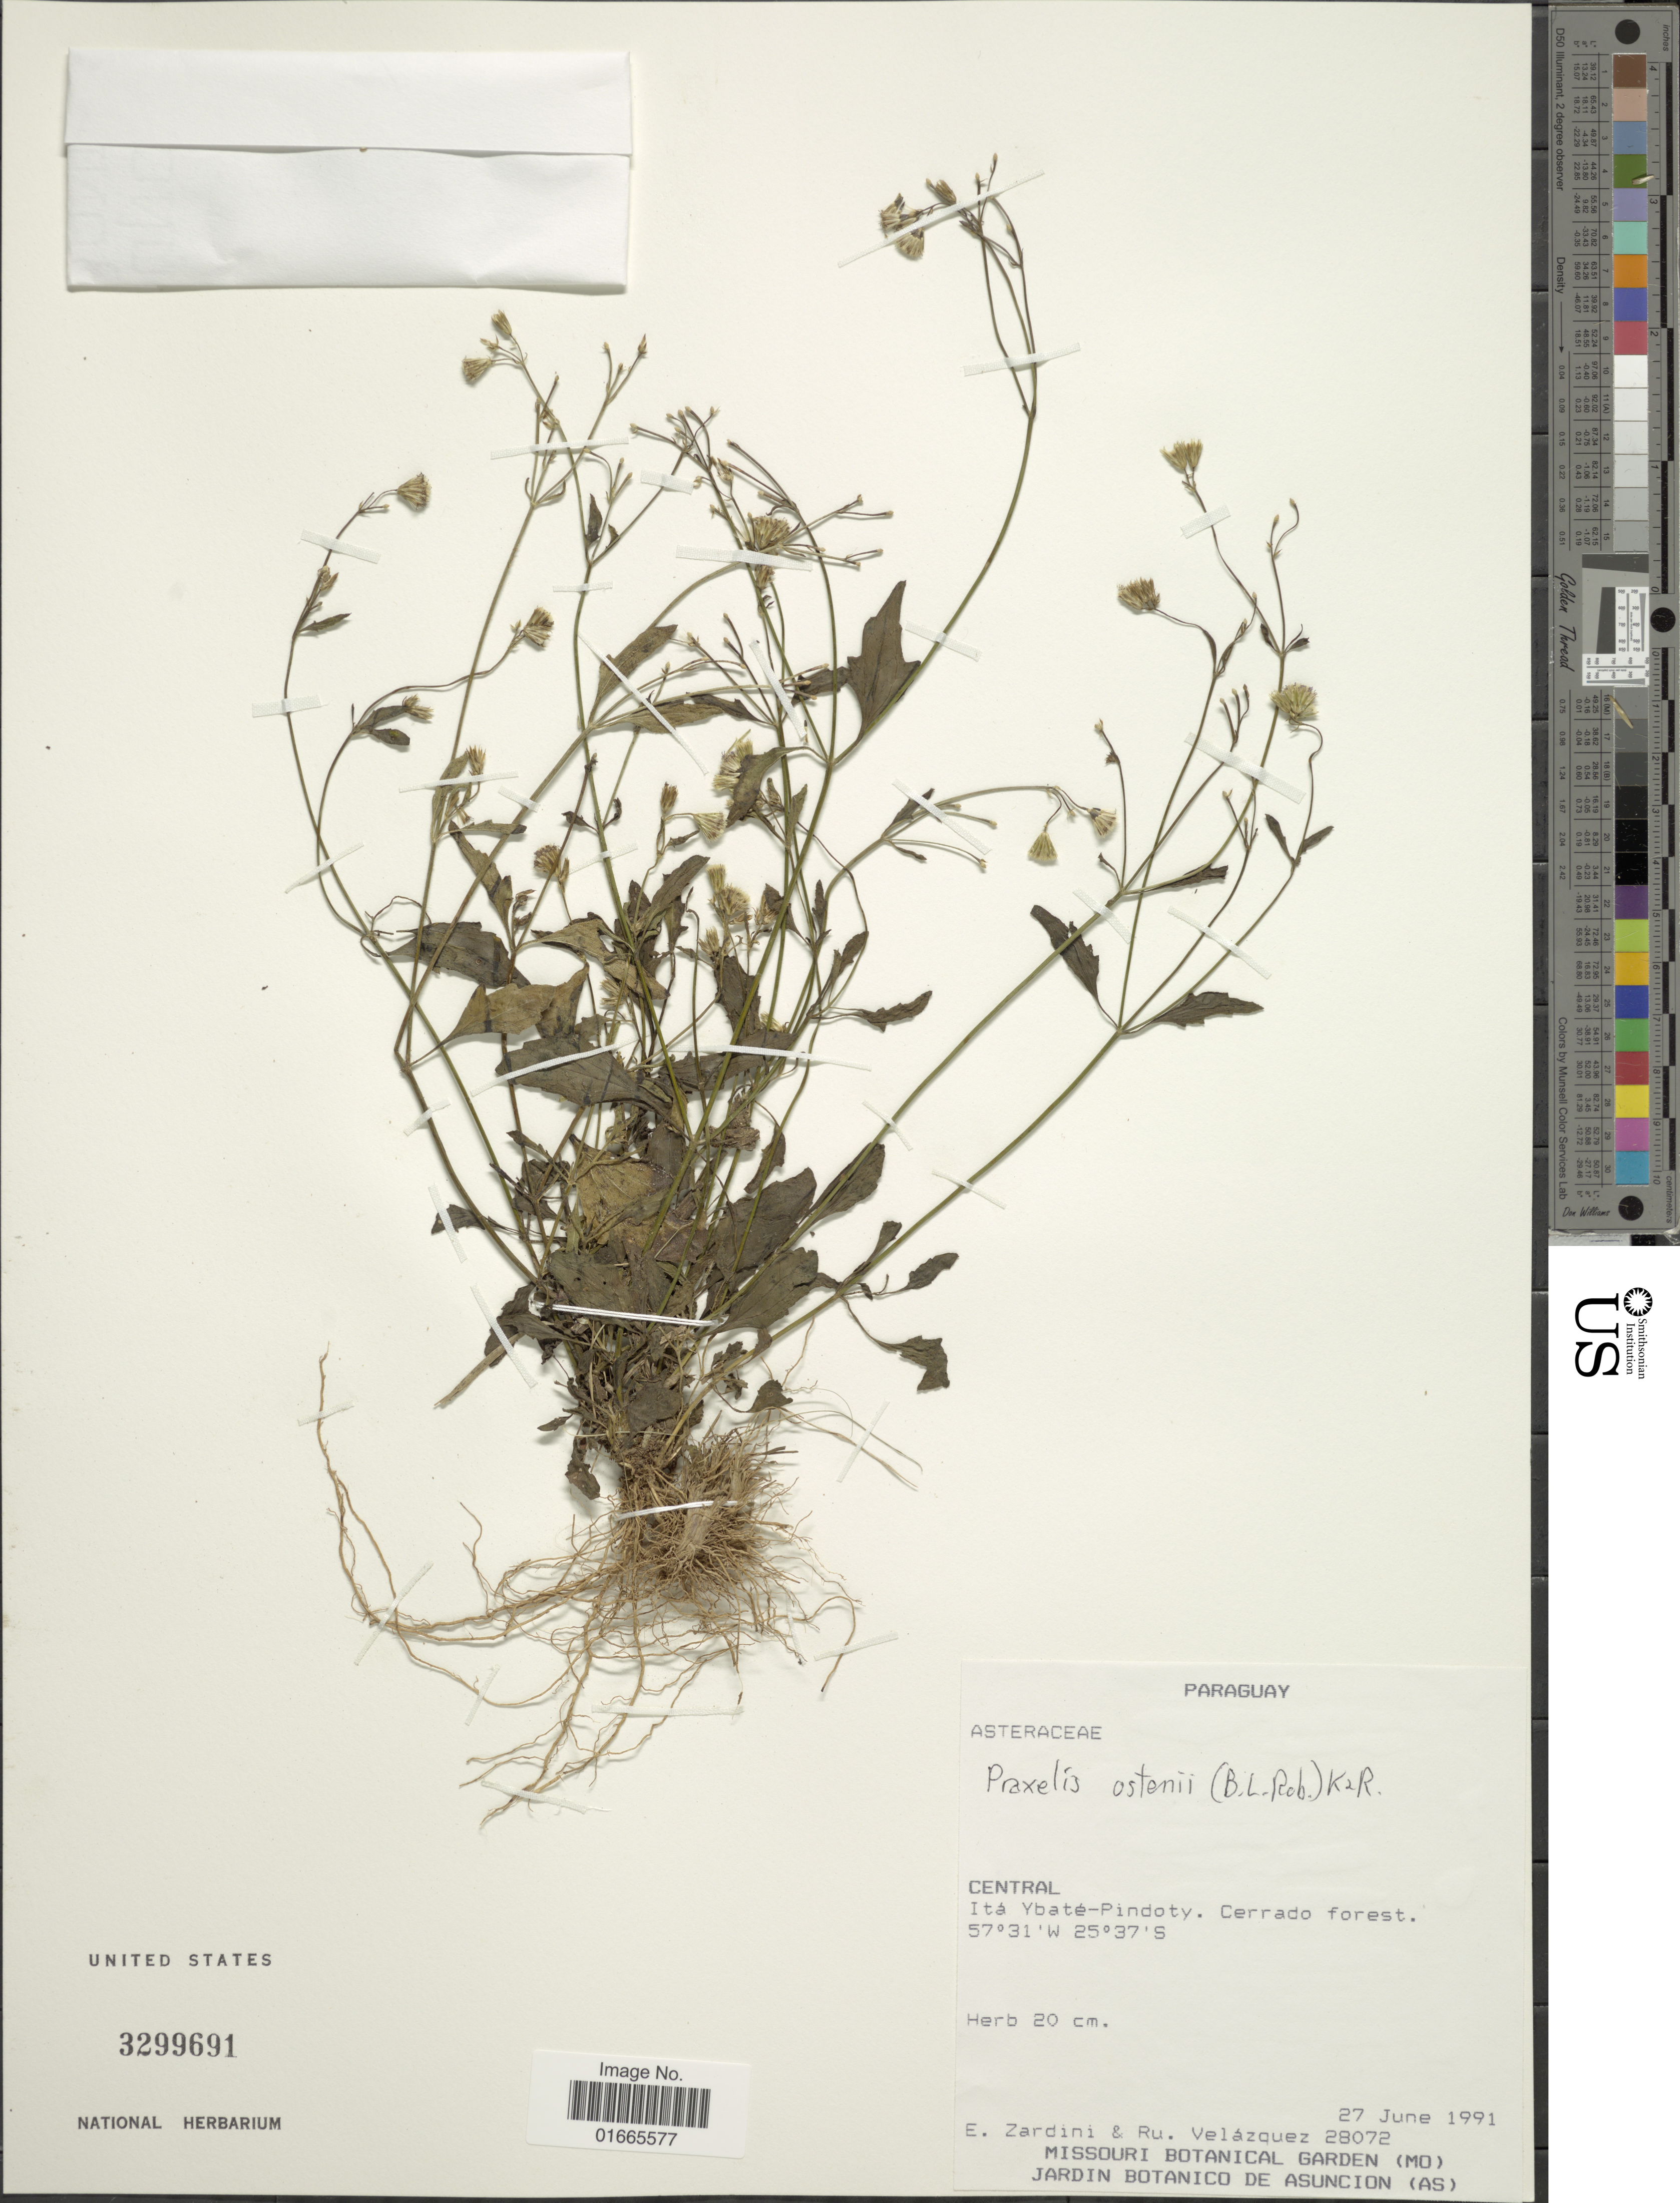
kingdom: Plantae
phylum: Tracheophyta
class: Magnoliopsida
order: Asterales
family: Asteraceae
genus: Praxelis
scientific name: Praxelis ostenii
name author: (B.L. Rob.) R.M. King & H. Rob.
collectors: E. M. Zardini & R. Veláquez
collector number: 28072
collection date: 1991-06-27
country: Paraguay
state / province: Central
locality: Itá Ybaté-Pindoty.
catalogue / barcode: US 3299691